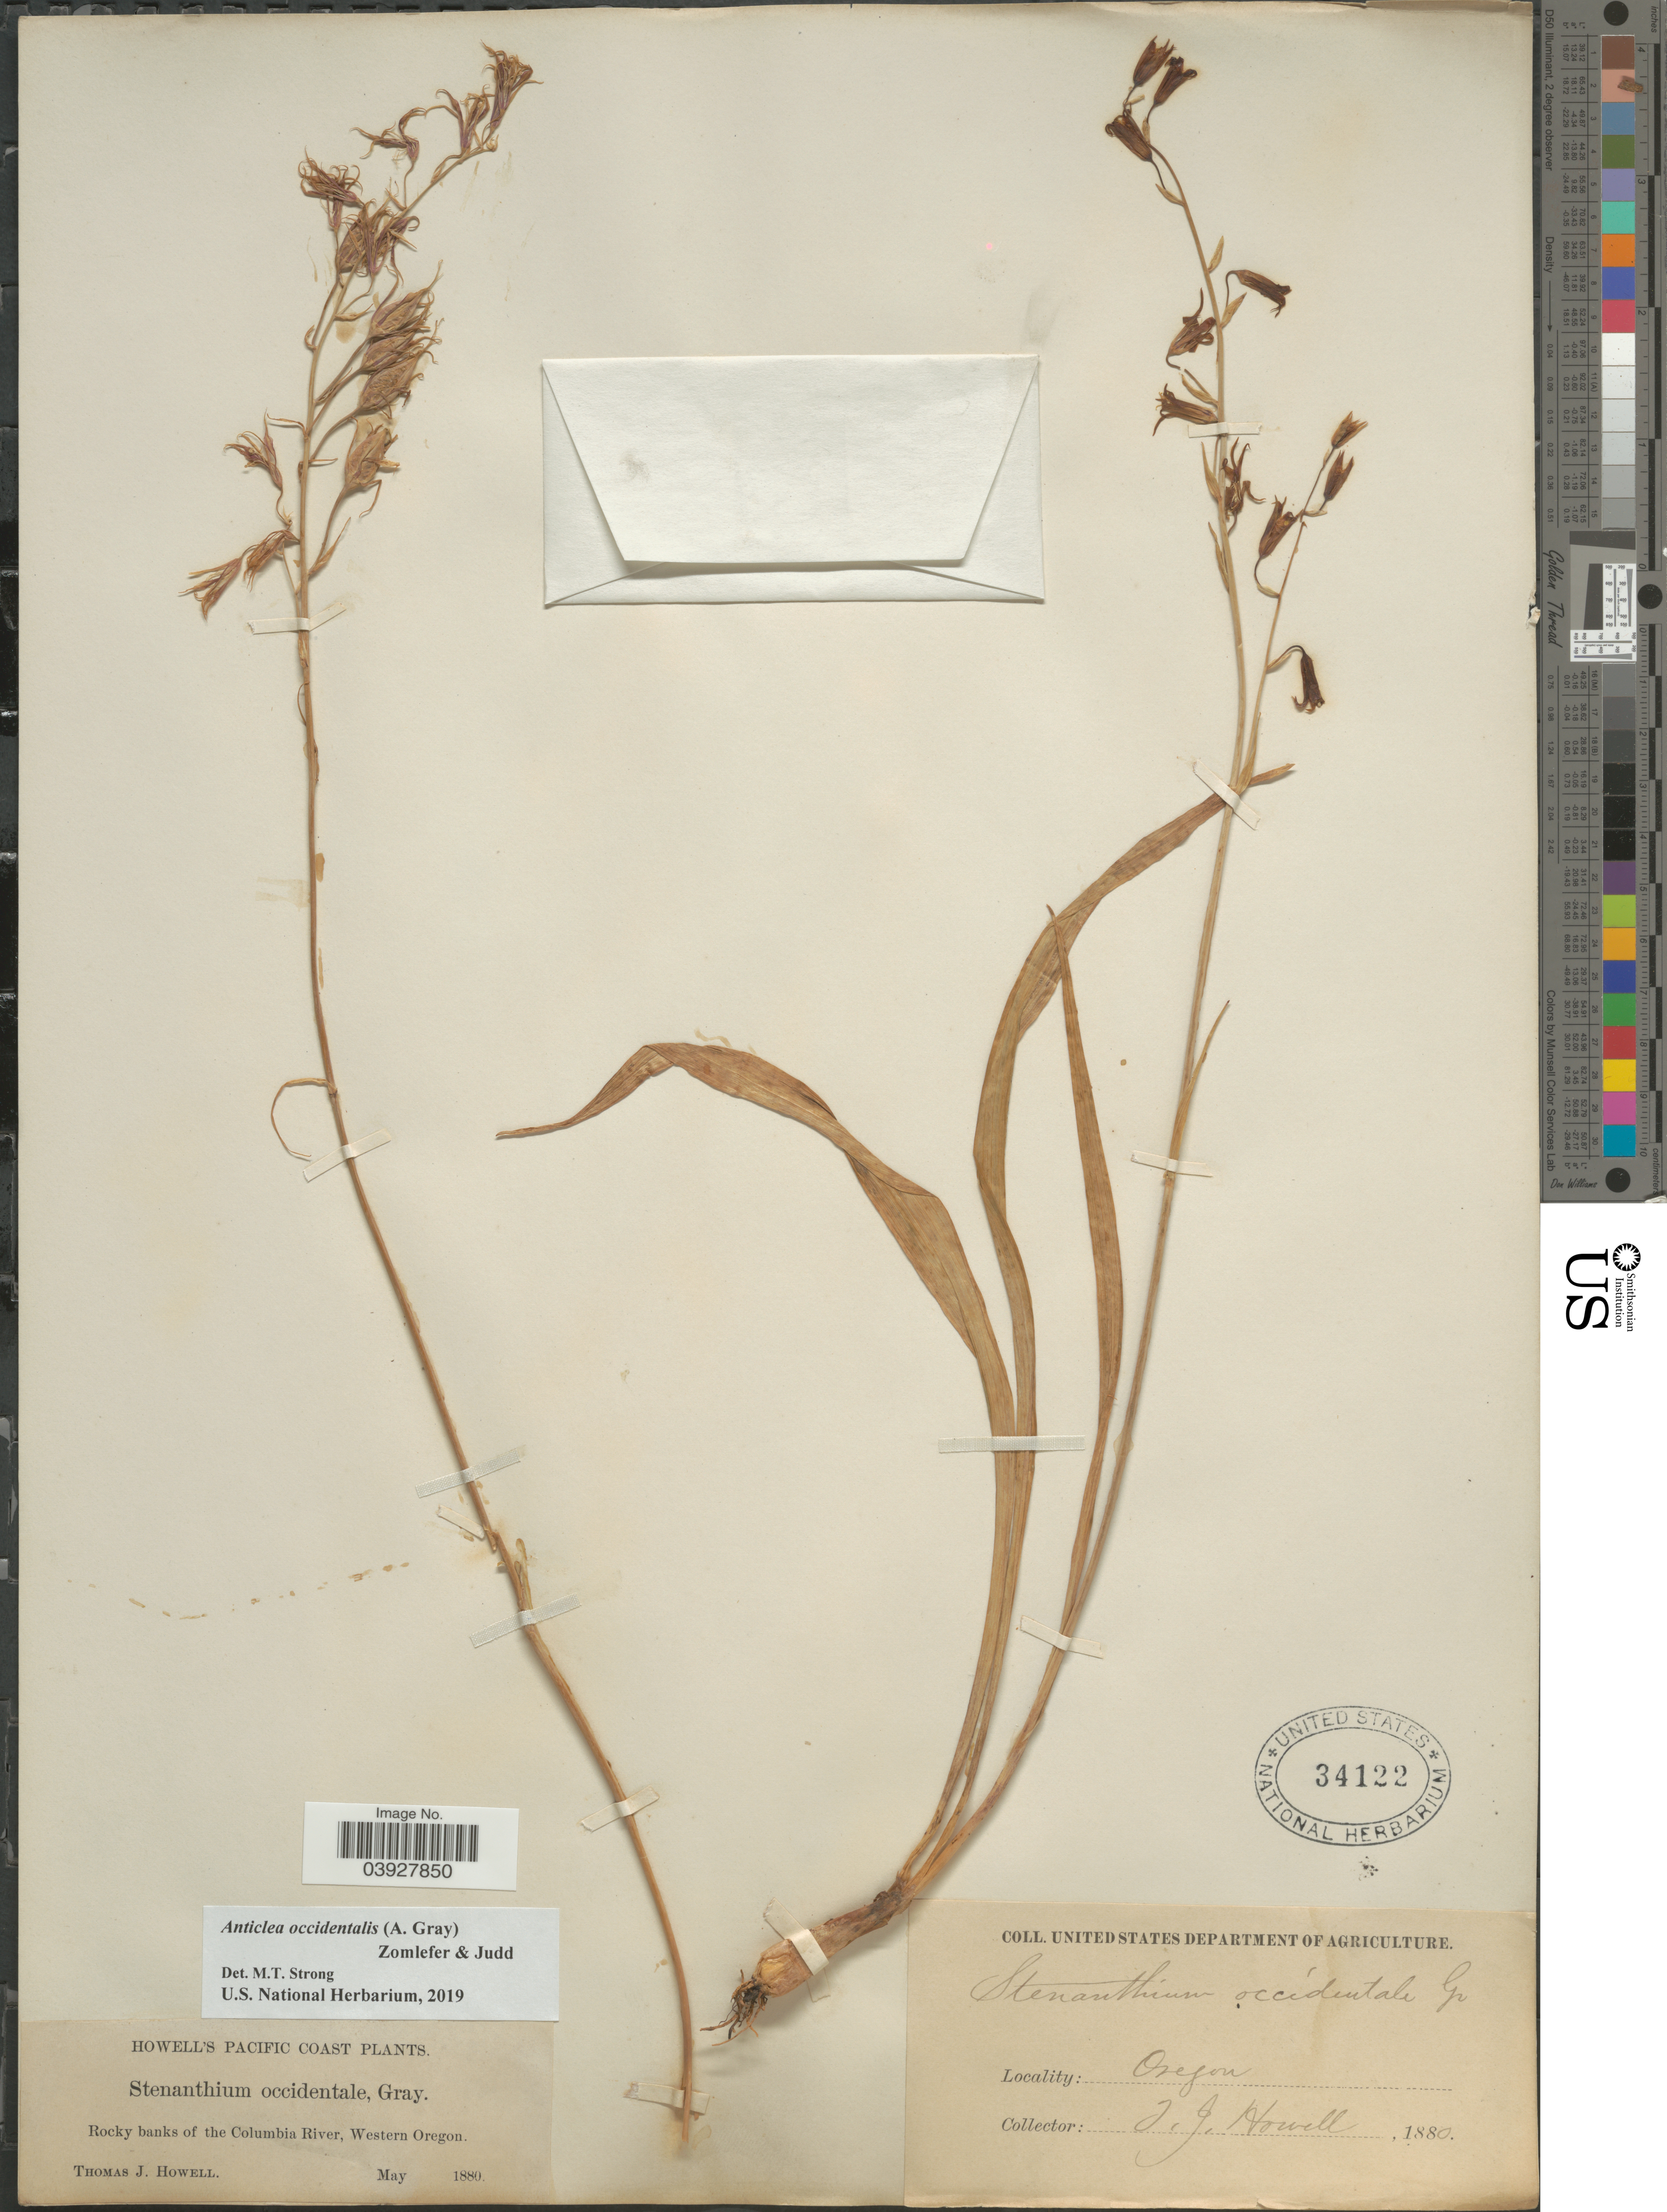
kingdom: Plantae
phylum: Tracheophyta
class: Liliopsida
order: Liliales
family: Melanthiaceae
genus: Anticlea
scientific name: Anticlea occidentalis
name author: (A. Gray) Zomlefer & Judd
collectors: T. J. Howell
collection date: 1880-05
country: United States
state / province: Oregon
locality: Pacific Coast. Rocky banks of the Columbia River, Western Oregon.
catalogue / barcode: US 34122